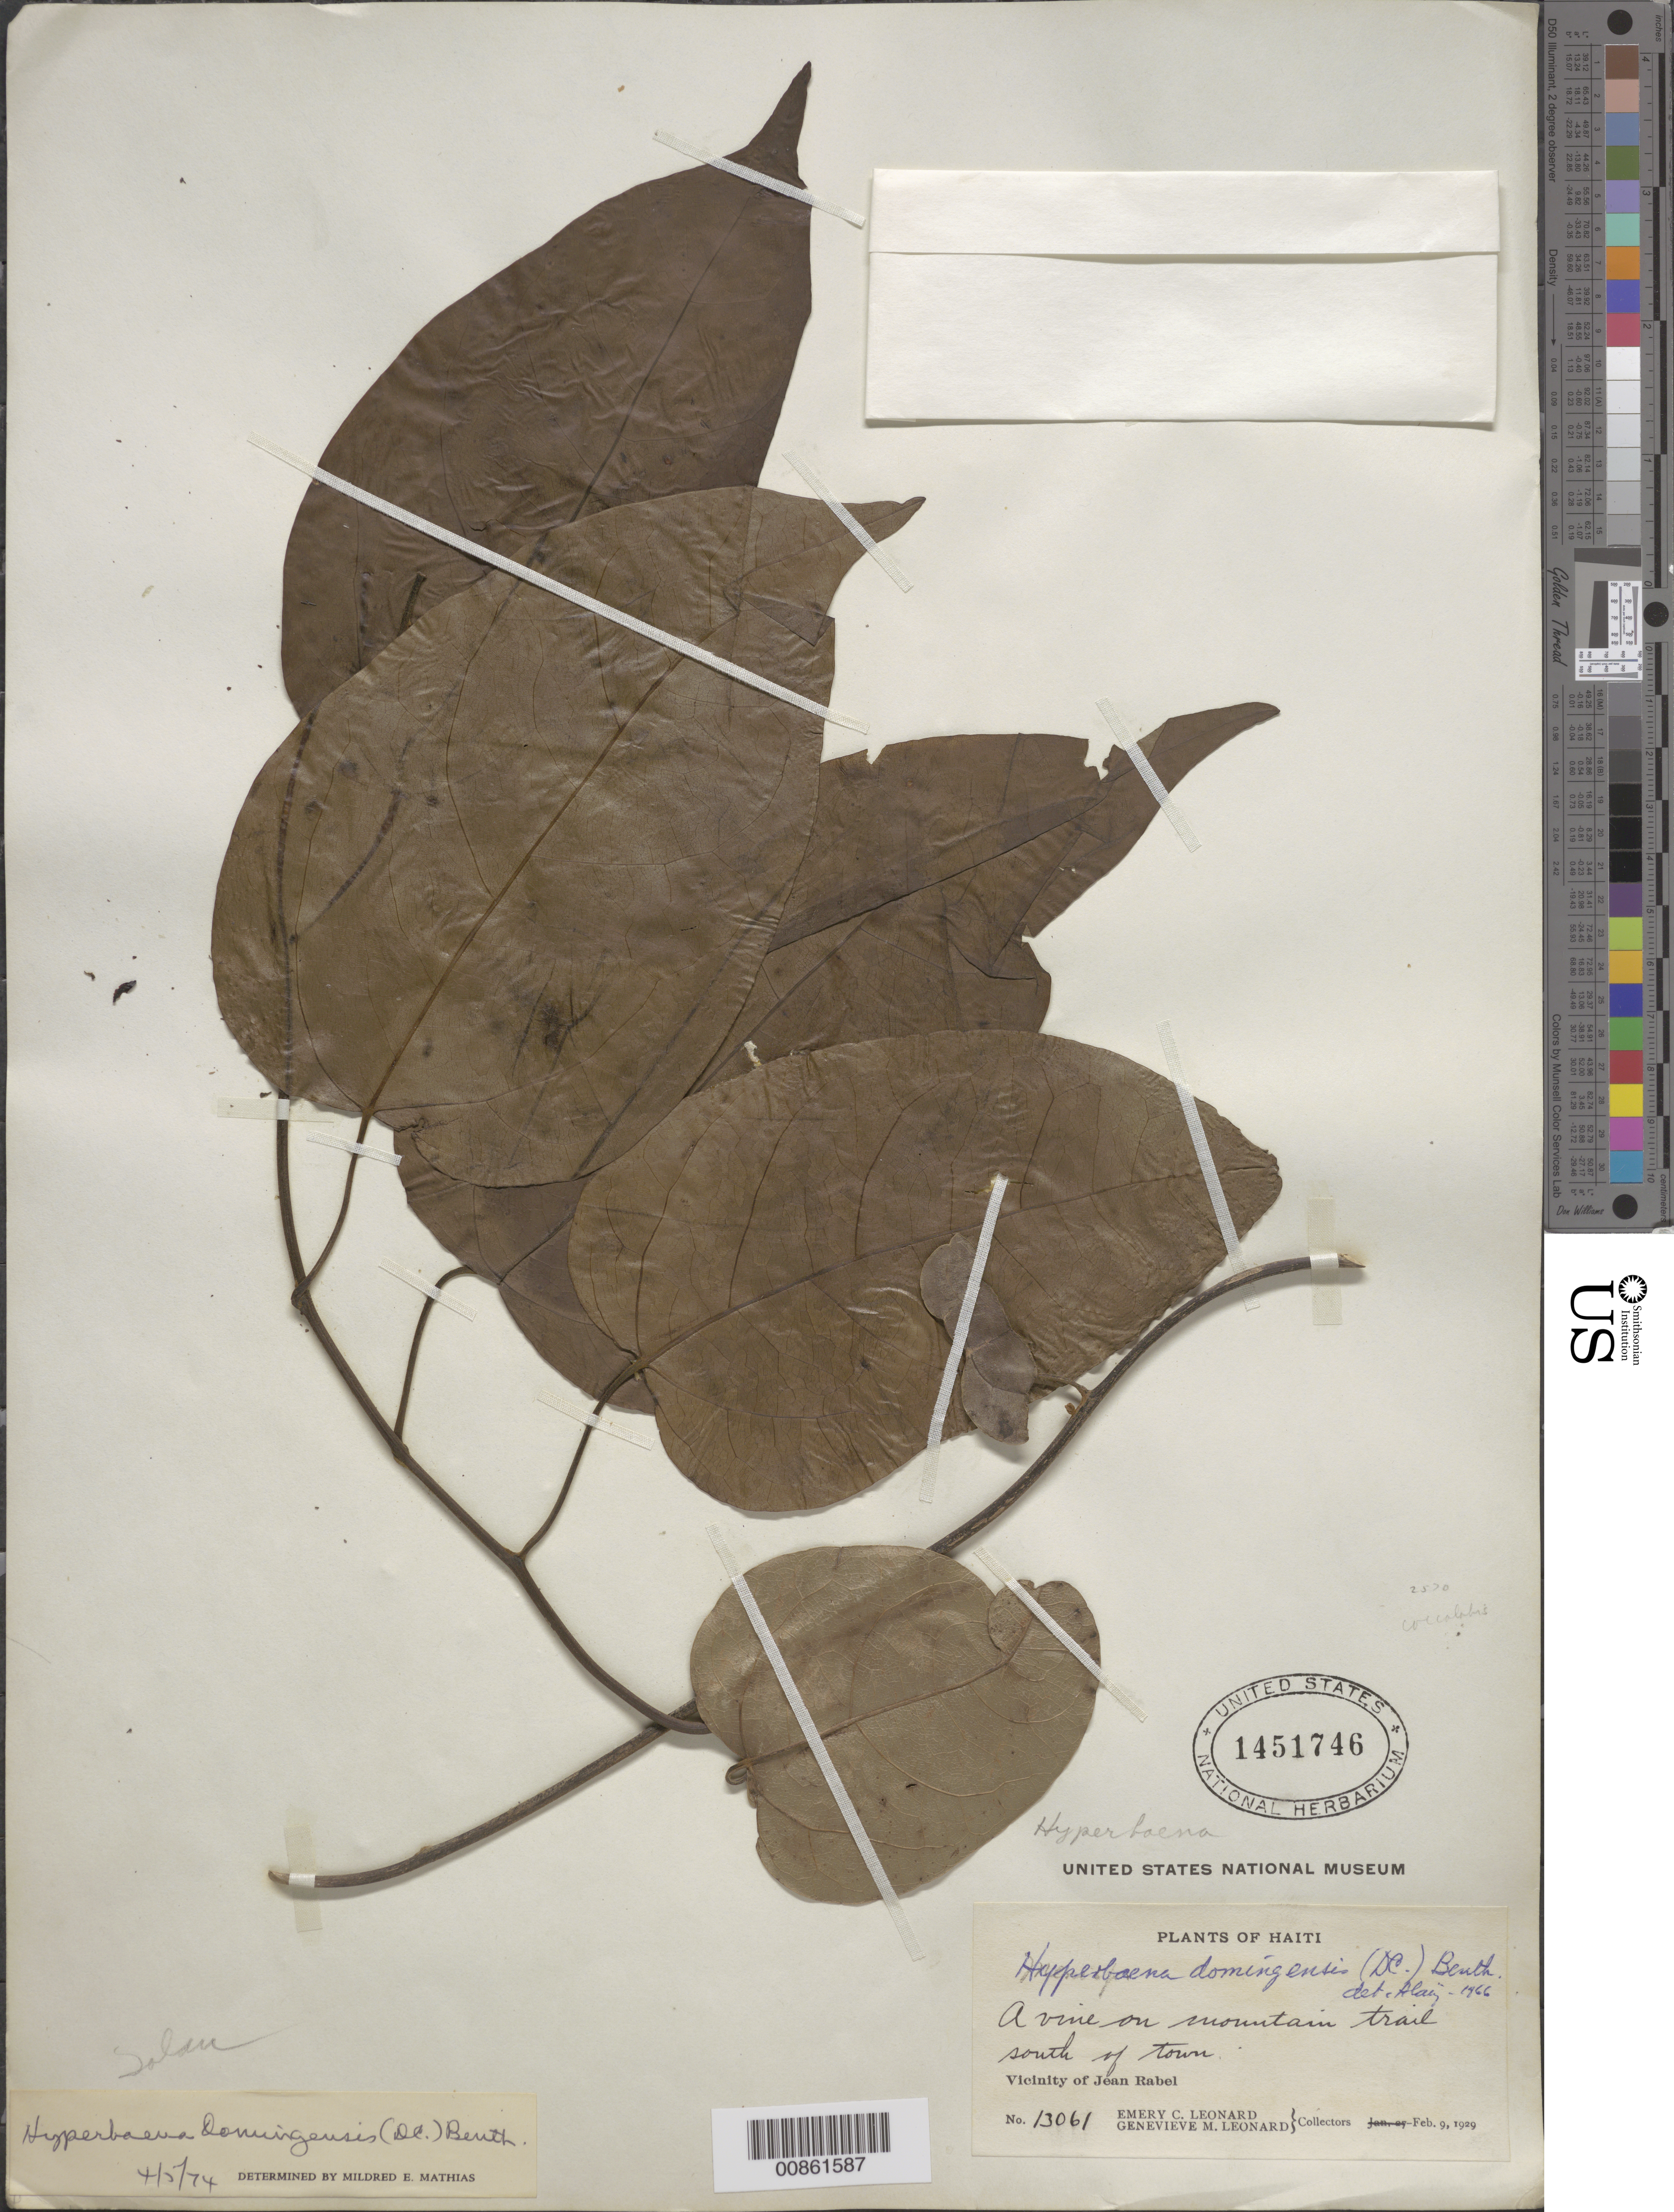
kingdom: Plantae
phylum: Tracheophyta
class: Magnoliopsida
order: Ranunculales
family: Menispermaceae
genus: Hyperbaena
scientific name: Hyperbaena domingensis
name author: (DC.) Benth.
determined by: Mathias, M. E.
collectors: E. C. Leonard & G. M. Leonard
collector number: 13061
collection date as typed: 09 Feb 1929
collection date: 1929-02-09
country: Haiti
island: Hispaniola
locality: Vicinity of Jean Rabel. South of town.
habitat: On mountain trail.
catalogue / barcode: US 1451746